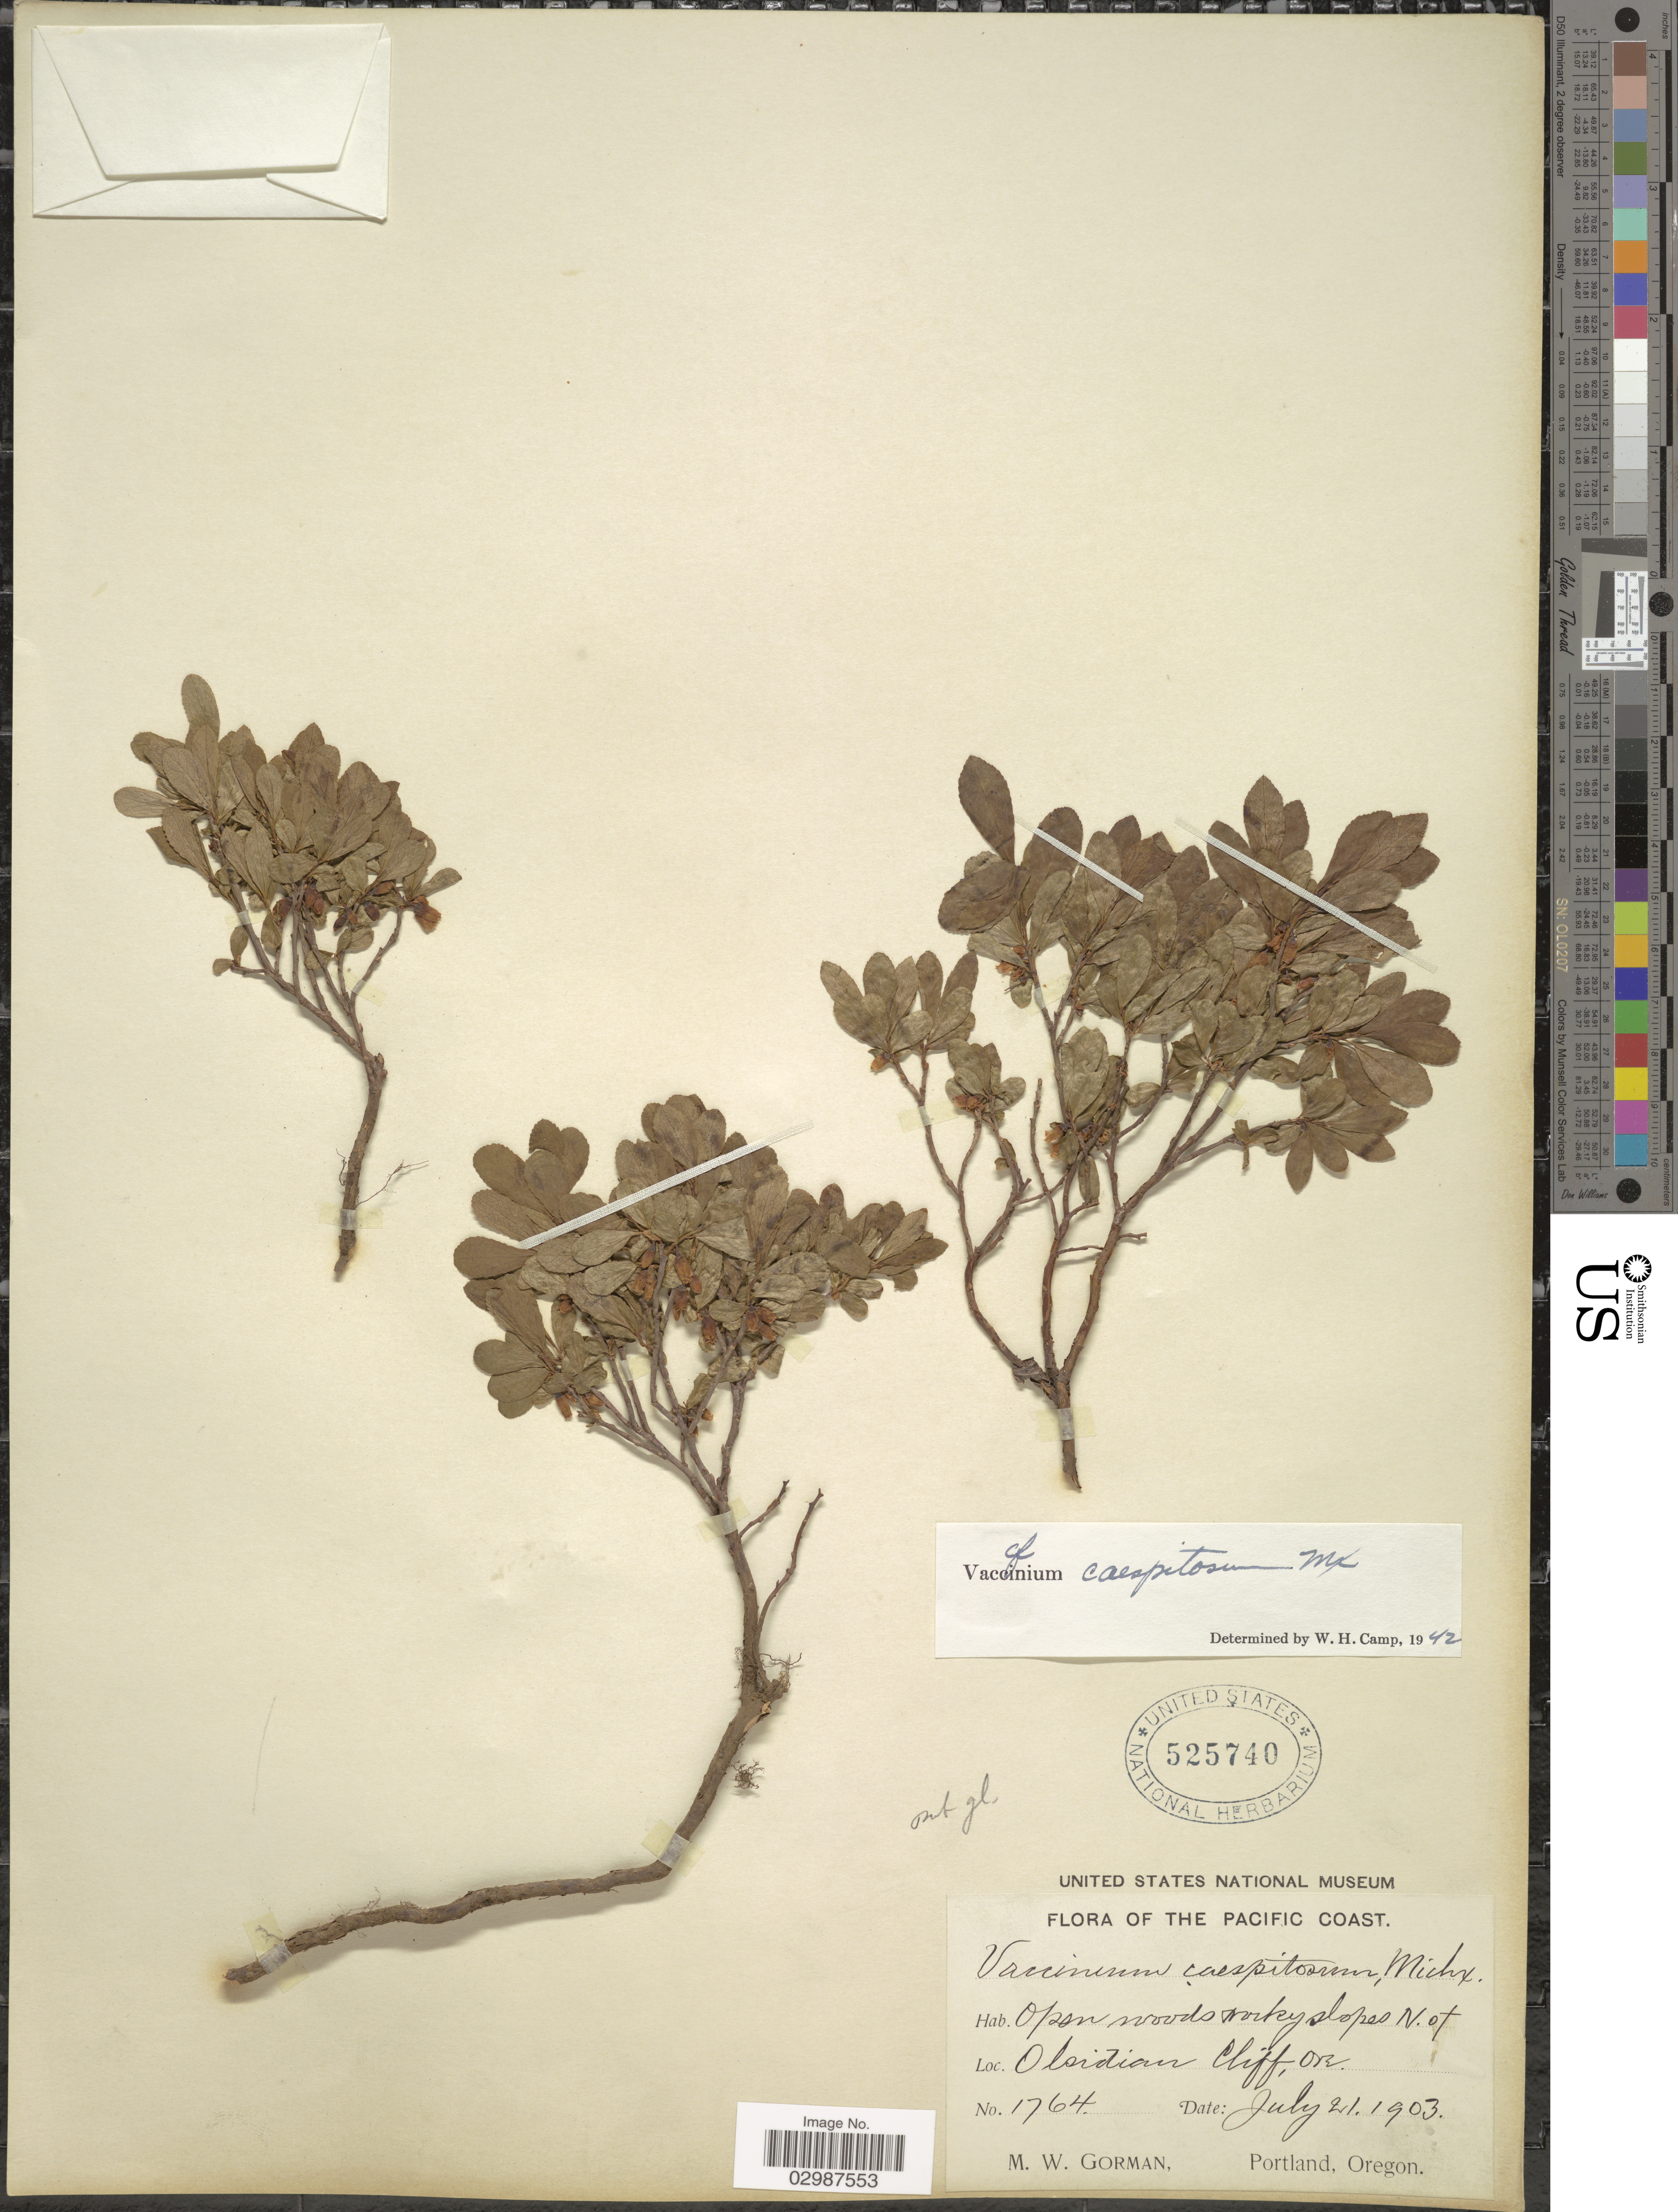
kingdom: Plantae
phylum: Tracheophyta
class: Magnoliopsida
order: Ericales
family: Ericaceae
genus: Vaccinium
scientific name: Vaccinium caespitosum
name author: Michx.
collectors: M. W. Gorman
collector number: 1764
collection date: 1903-07-21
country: United States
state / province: Oregon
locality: The Pacific Coast. Slopes N. of Olsidian Cliff, Ore.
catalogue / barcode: US 525740